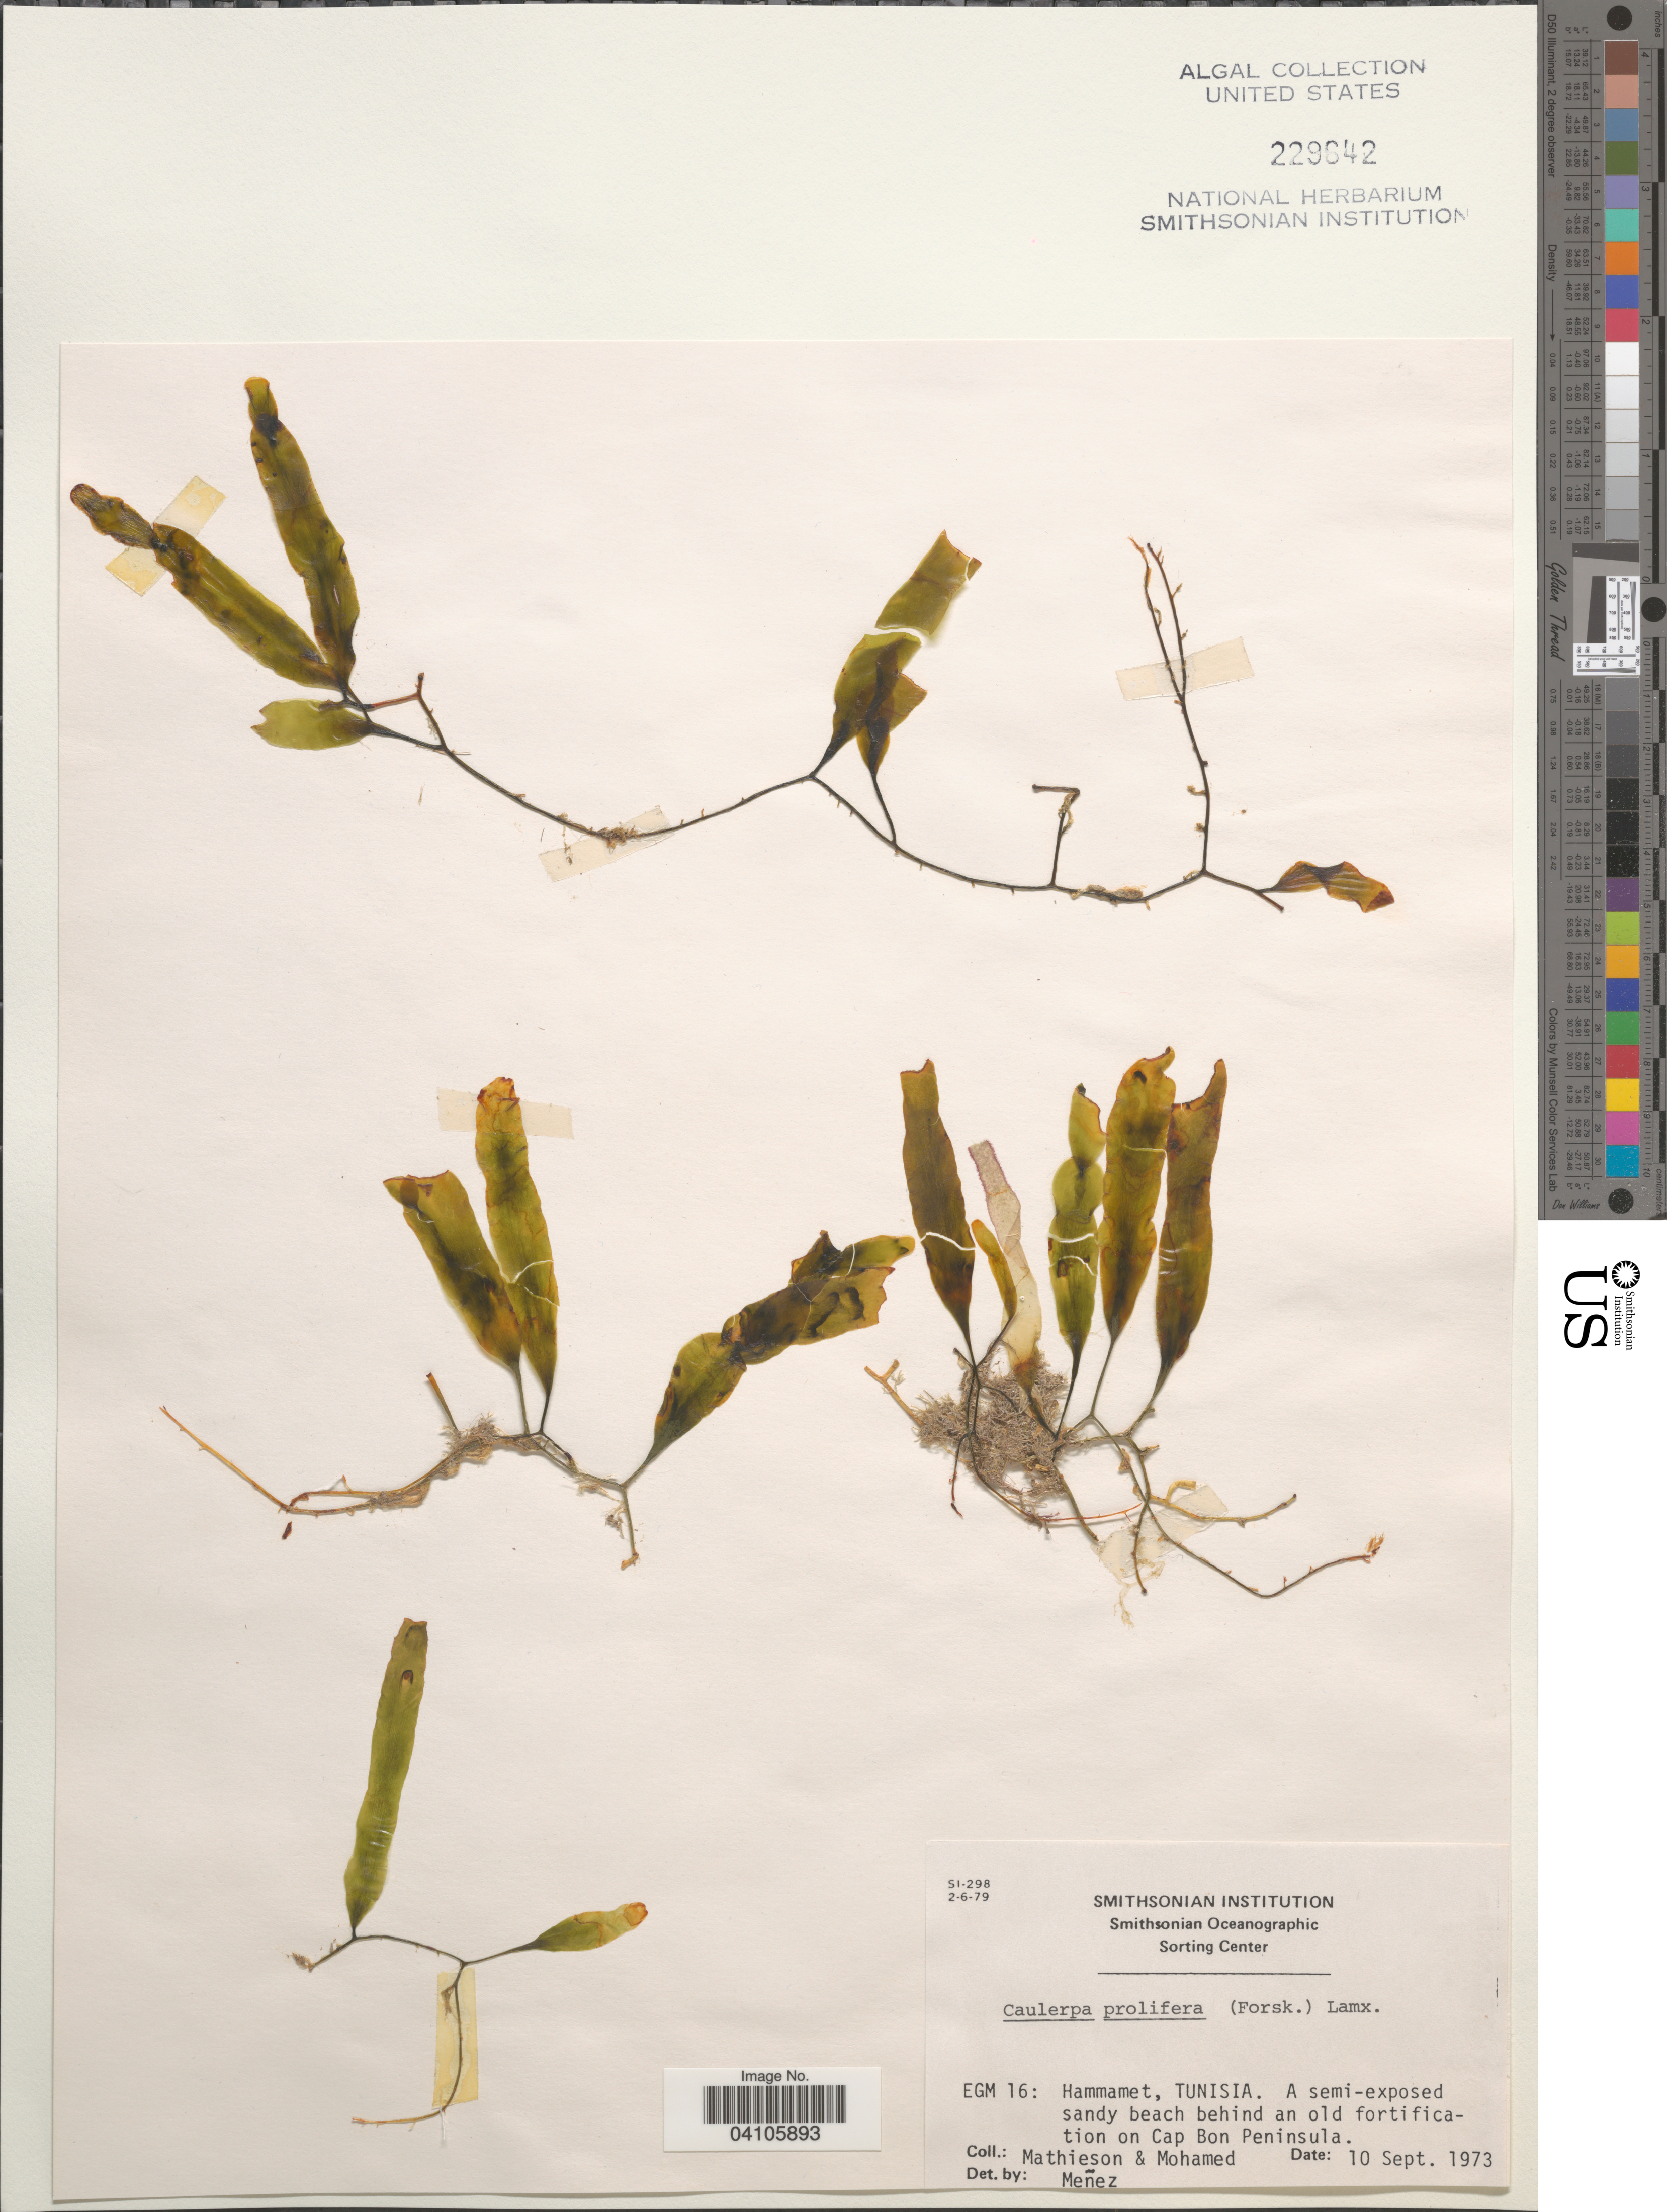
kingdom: Plantae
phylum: Chlorophyta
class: Ulvophyceae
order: Bryopsidales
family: Caulerpaceae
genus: Caulerpa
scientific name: Caulerpa prolifera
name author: (Forssk.) J.V.Lamouroux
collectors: Mathieson & -. Mohamed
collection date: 1973-09-10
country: Tunisia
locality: EGM 16: Hammamet. A semi-exposed sandy beach behind an old fortification on Cap Bon Peninsula.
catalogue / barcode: US 229642